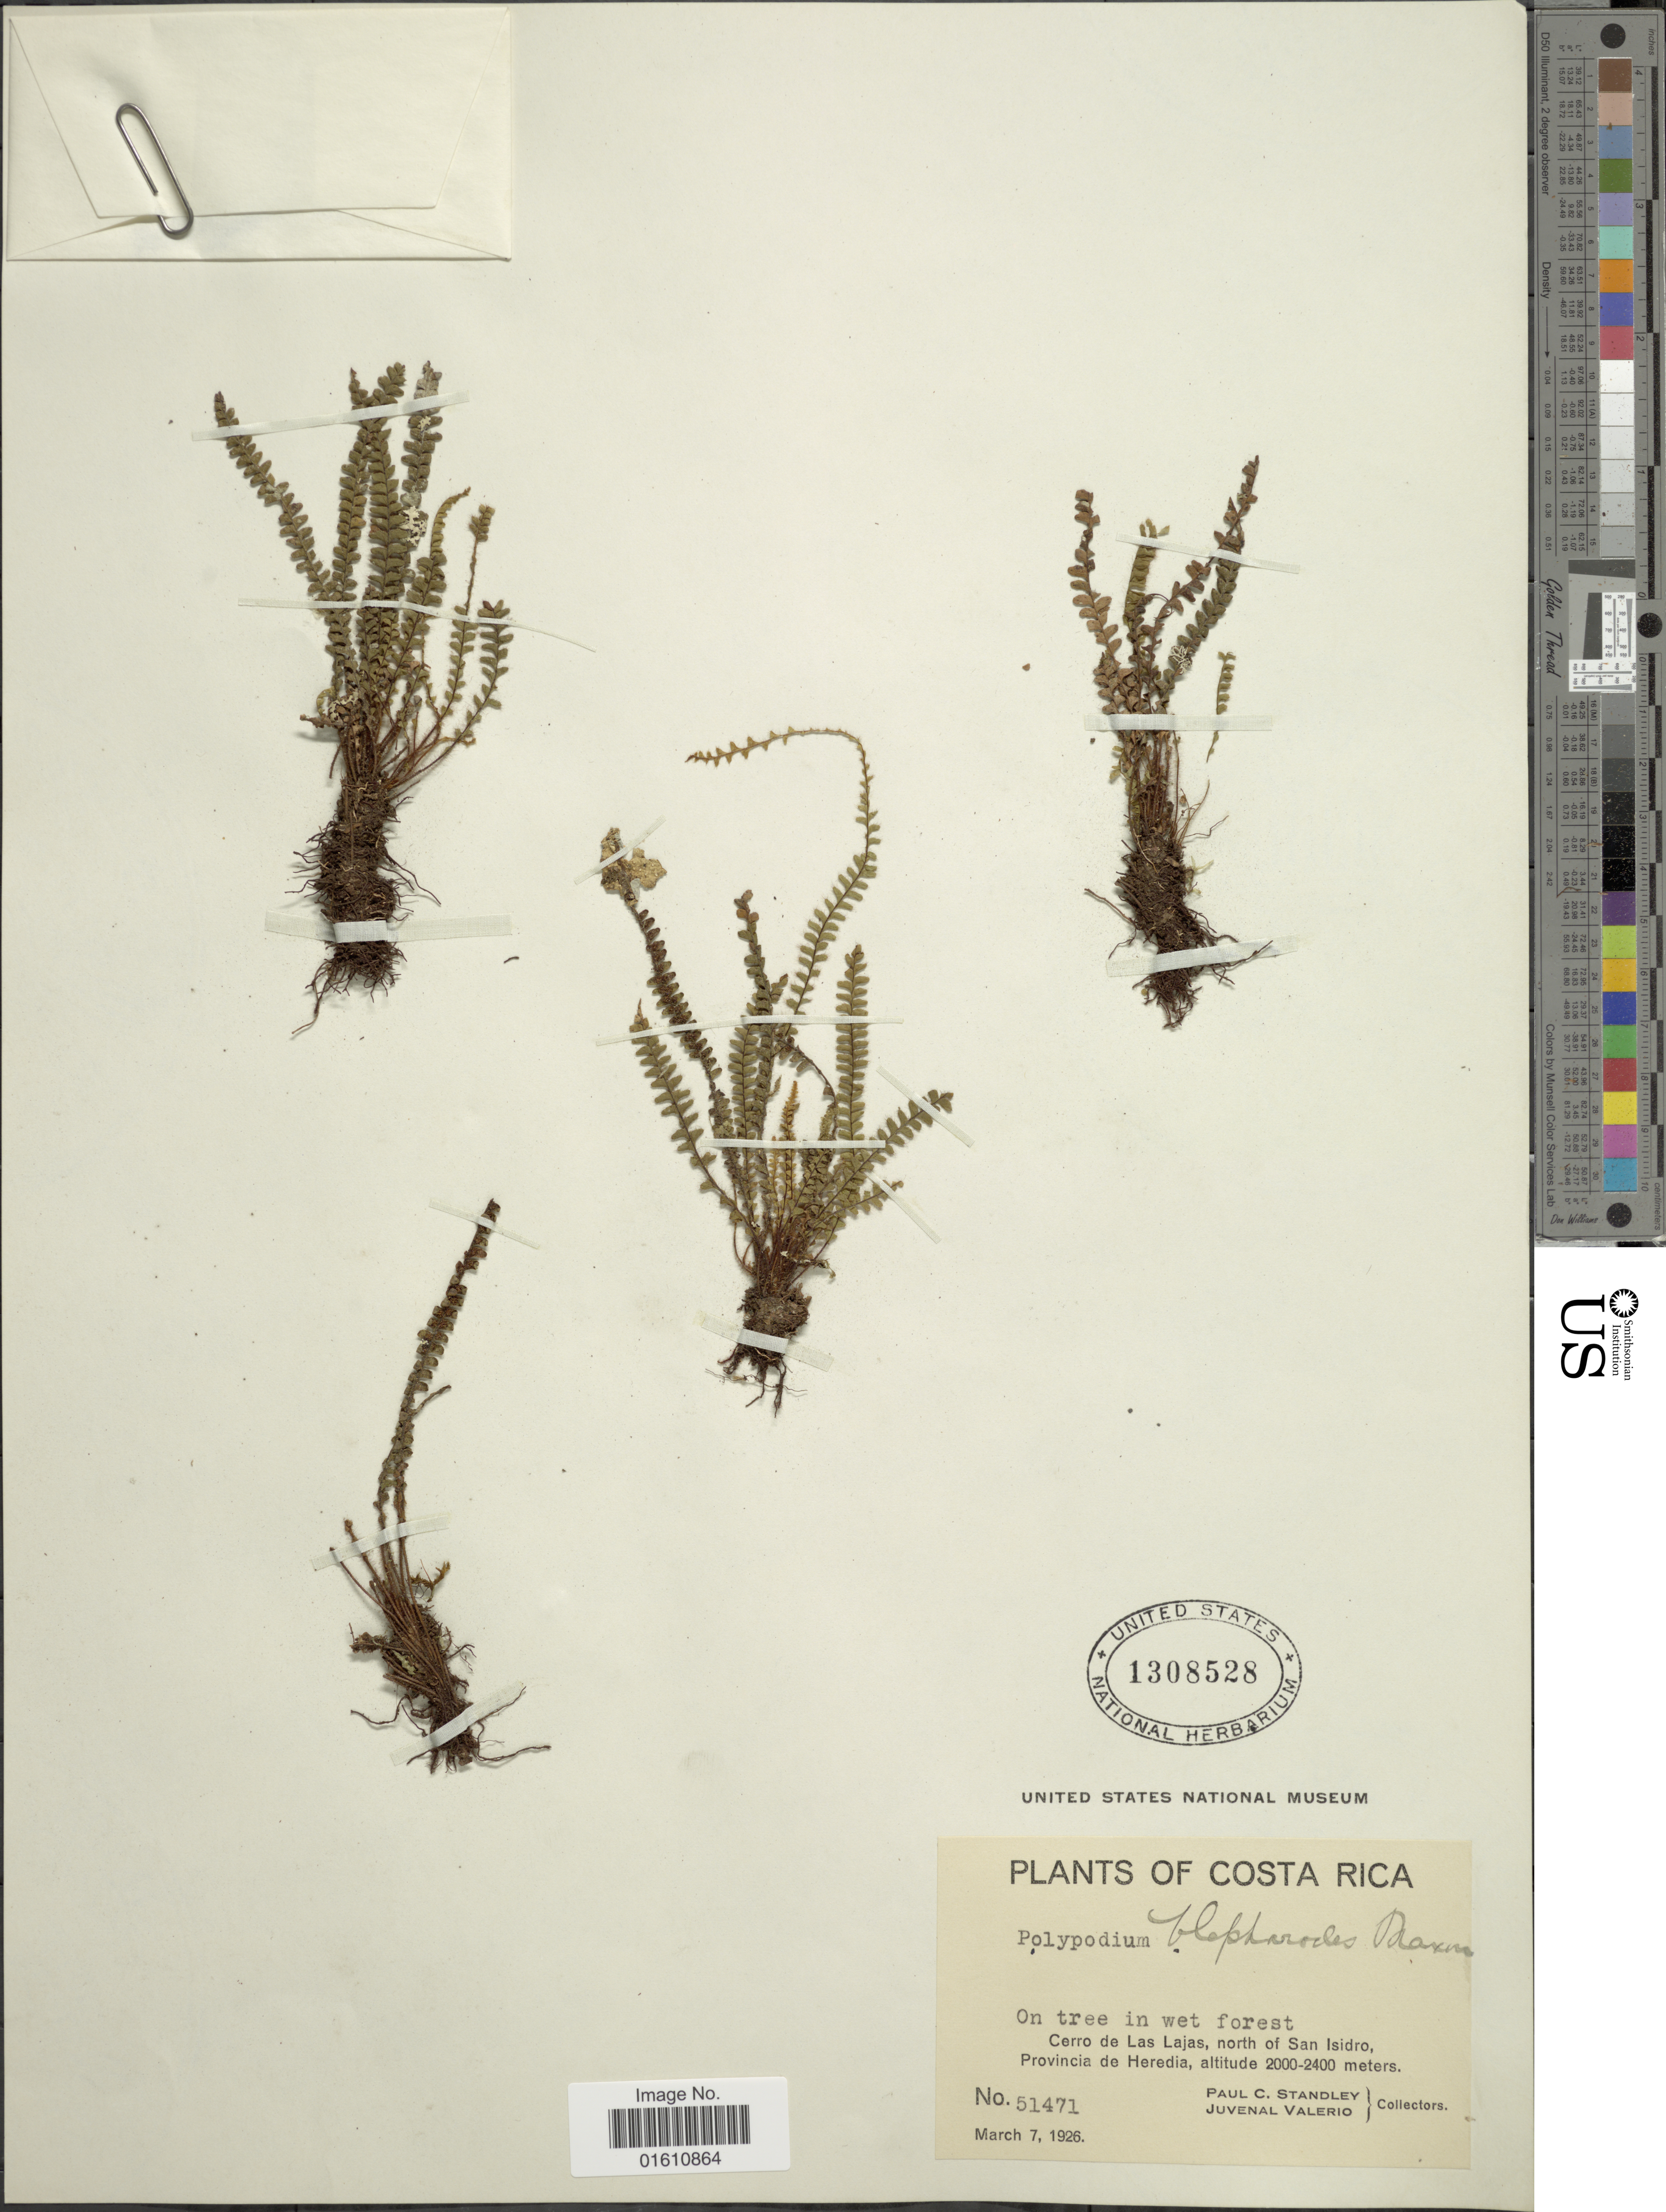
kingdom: Plantae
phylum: Tracheophyta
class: Polypodiopsida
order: Polypodiales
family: Polypodiaceae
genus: Moranopteris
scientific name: Moranopteris taenifolia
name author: (Jenman) R. Y. Hirai & J. Prado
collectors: P. C. Standley & J. Valerio R.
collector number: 51471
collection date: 1926-03-09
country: Costa Rica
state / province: Heredia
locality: Cerro de Las Lajas, north of San Isidro, Provincia de Heredia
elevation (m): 2000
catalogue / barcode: US 1308528